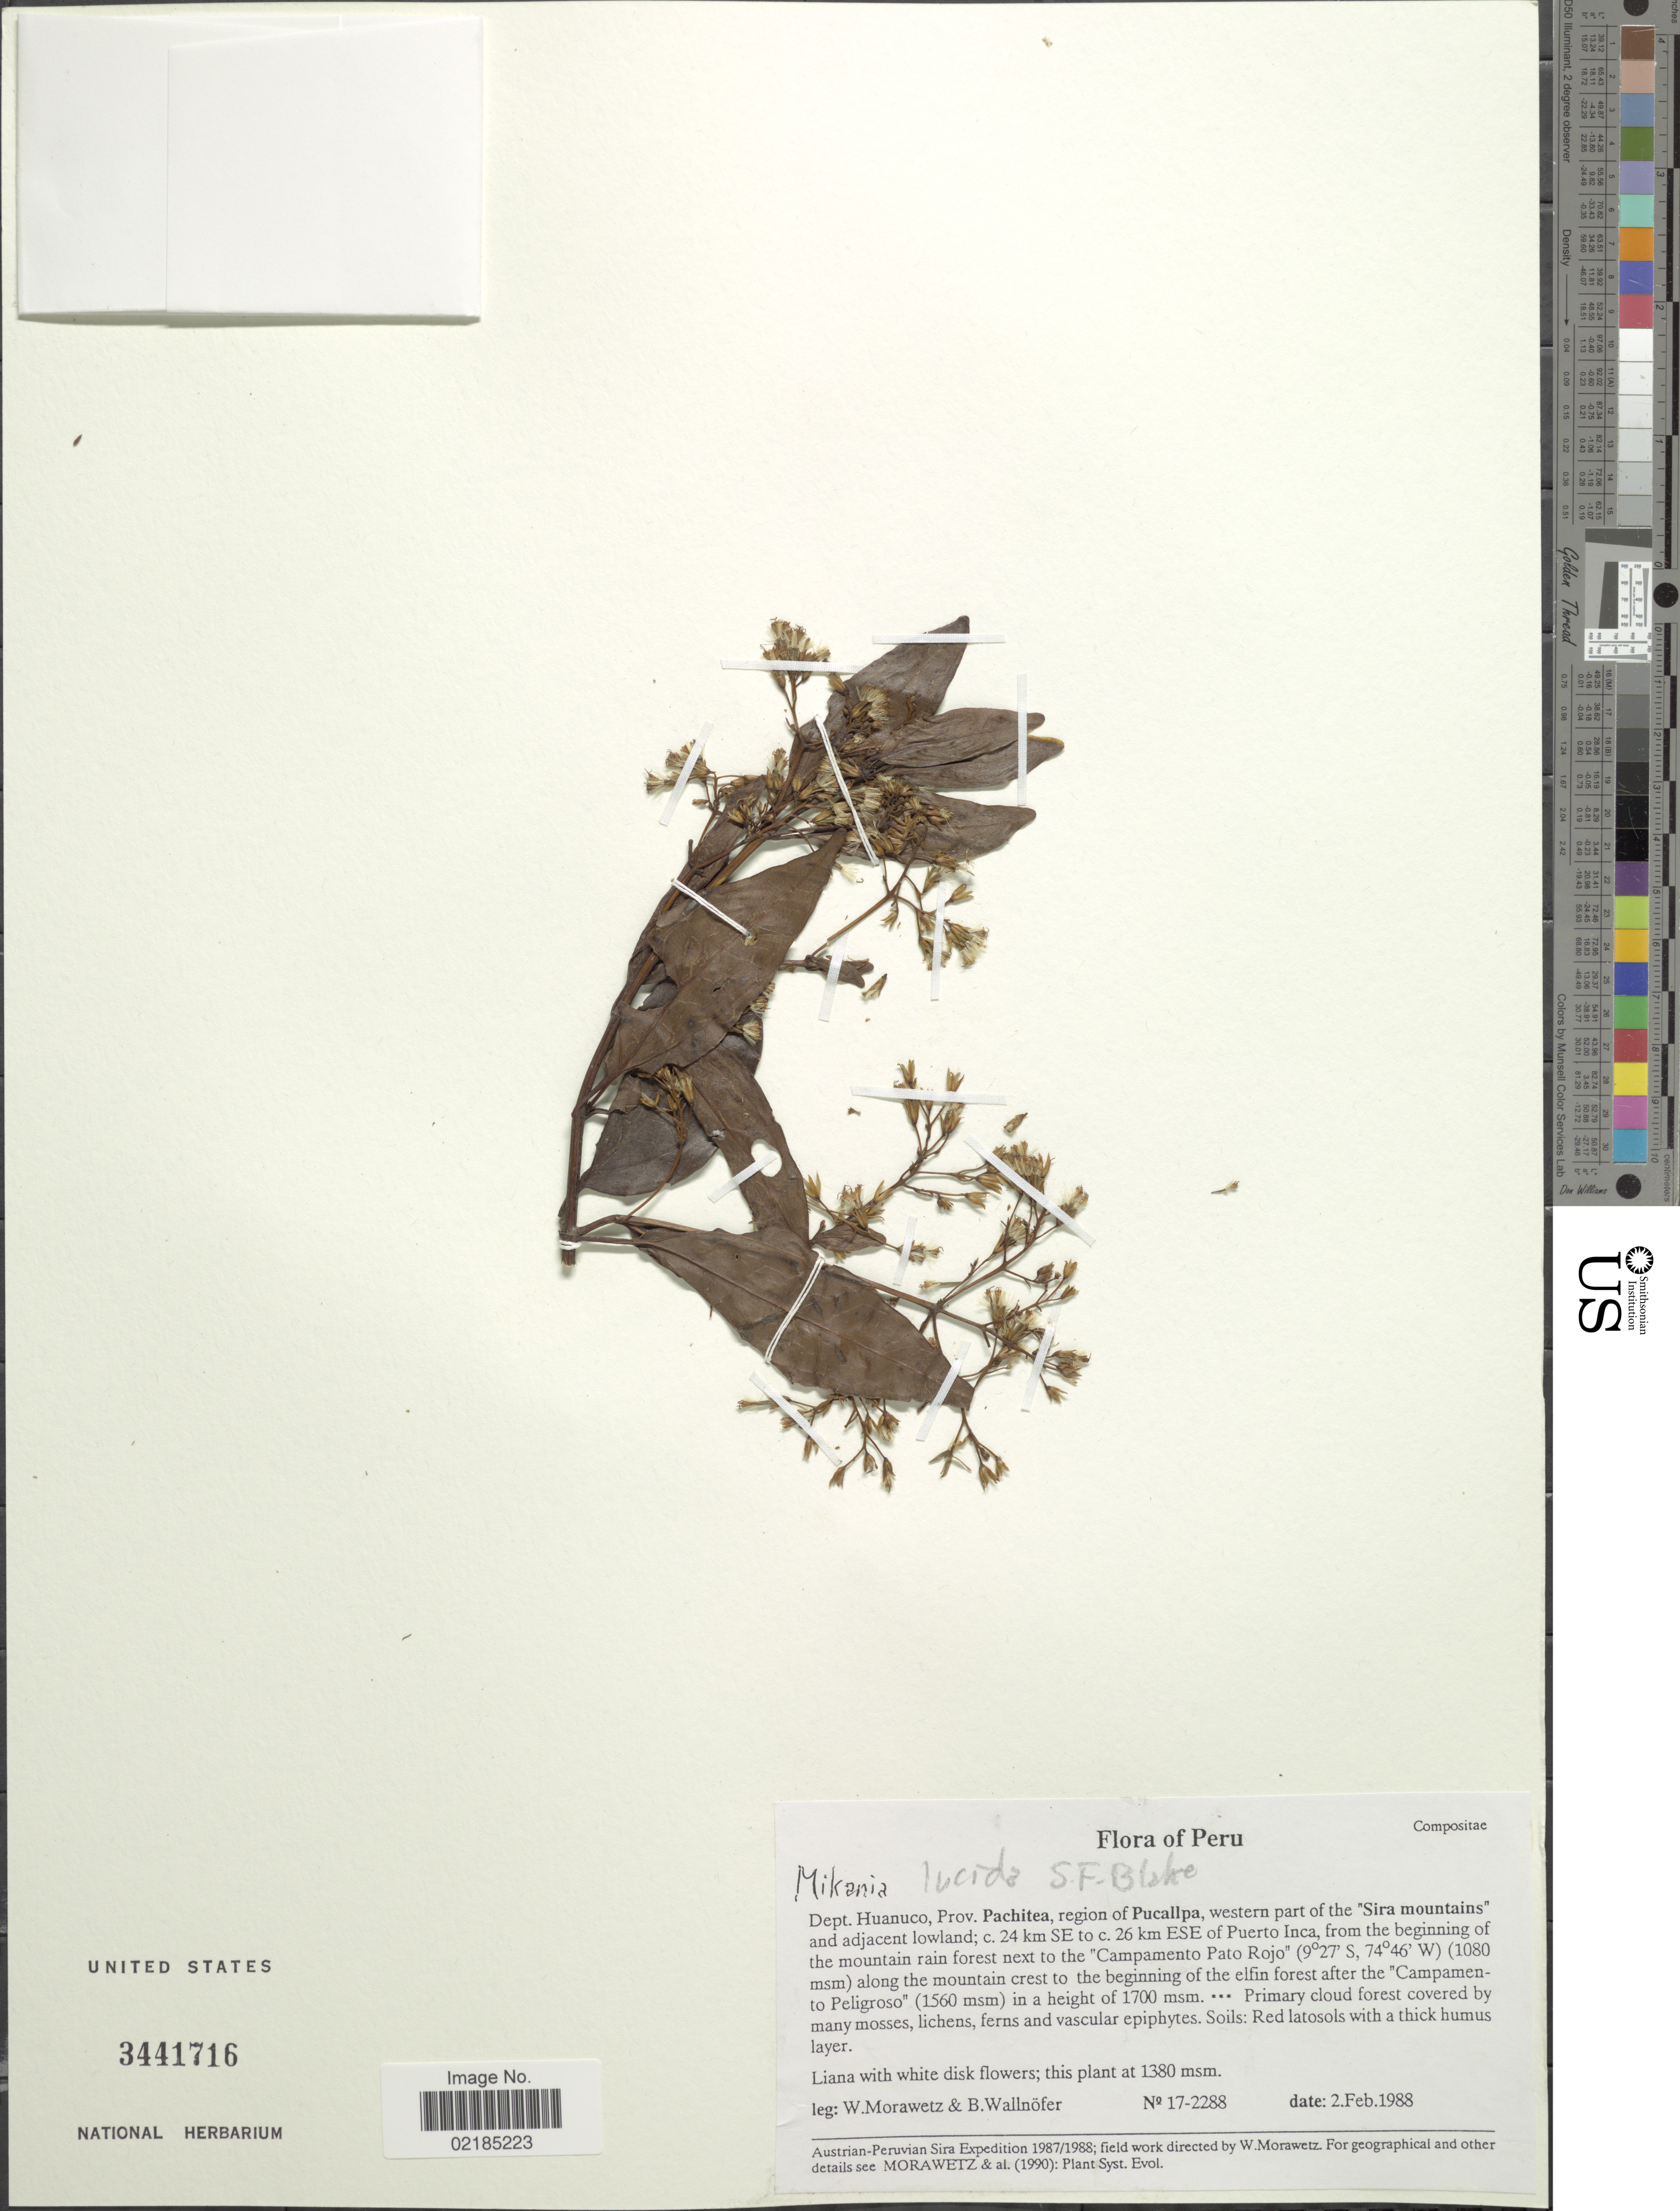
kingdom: Plantae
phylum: Tracheophyta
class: Magnoliopsida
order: Asterales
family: Asteraceae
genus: Mikania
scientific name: Mikania lucida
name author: S.F. Blake in Gleason & Killip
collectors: W. Morawetz & B. Wallnöfer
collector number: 17-2288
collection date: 1988-02-02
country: Peru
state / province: Huánuco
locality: Dept. Huanuco, Prov. pachitea, region of Pucallpa, western part of the "Sira mountains" and adjacent lowland; c. 24 km SE to c. 26 km ESE of Puerto Inca, from the beginning of the mountain rain forest next to the "Campamento Pato Rojo" along the mountain crest to the beginning of the elfin forest after the "Campamento Peligroso"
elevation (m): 1700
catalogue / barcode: US 3441716